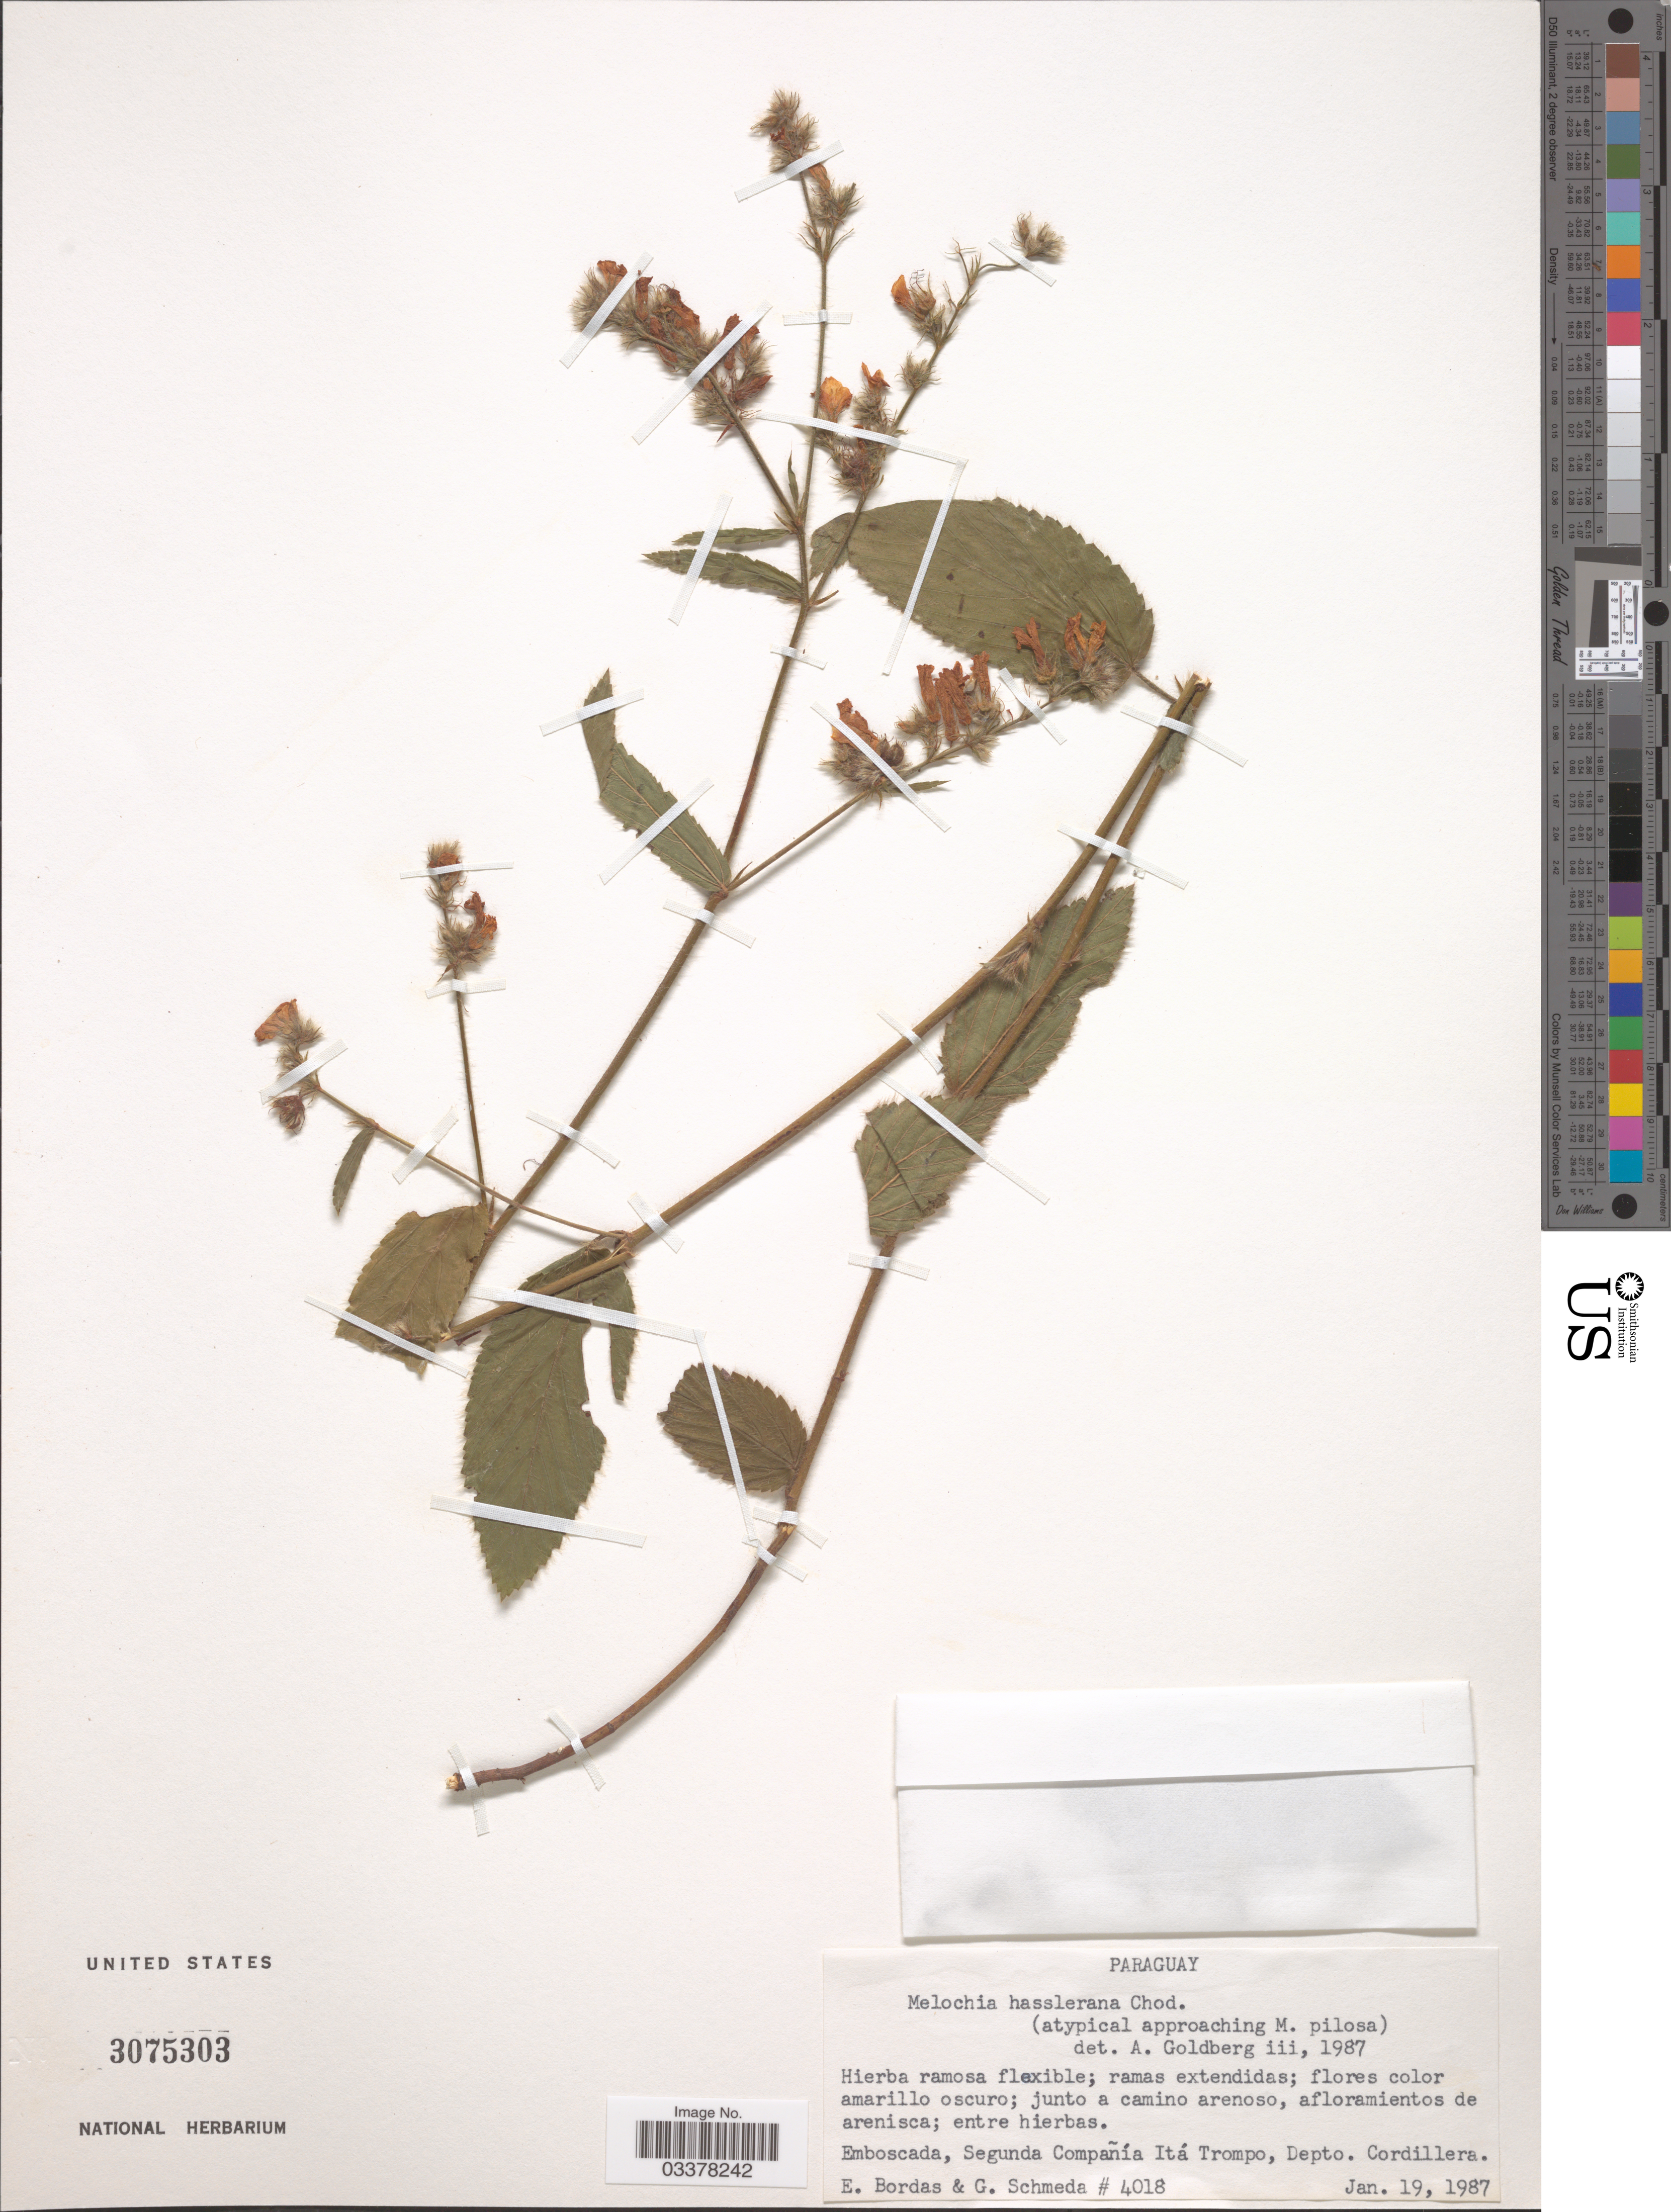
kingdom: Plantae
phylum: Tracheophyta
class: Magnoliopsida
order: Malvales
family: Malvaceae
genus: Melochia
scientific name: Melochia hassleriana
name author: Chodat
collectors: E. Bordas & G. Schmeda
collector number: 4018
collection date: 1987-01-19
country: Paraguay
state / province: Cordillera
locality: Emboscada, Segunda Compañia Itá Trompo, Depto. Cordillera.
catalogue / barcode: US 3075303